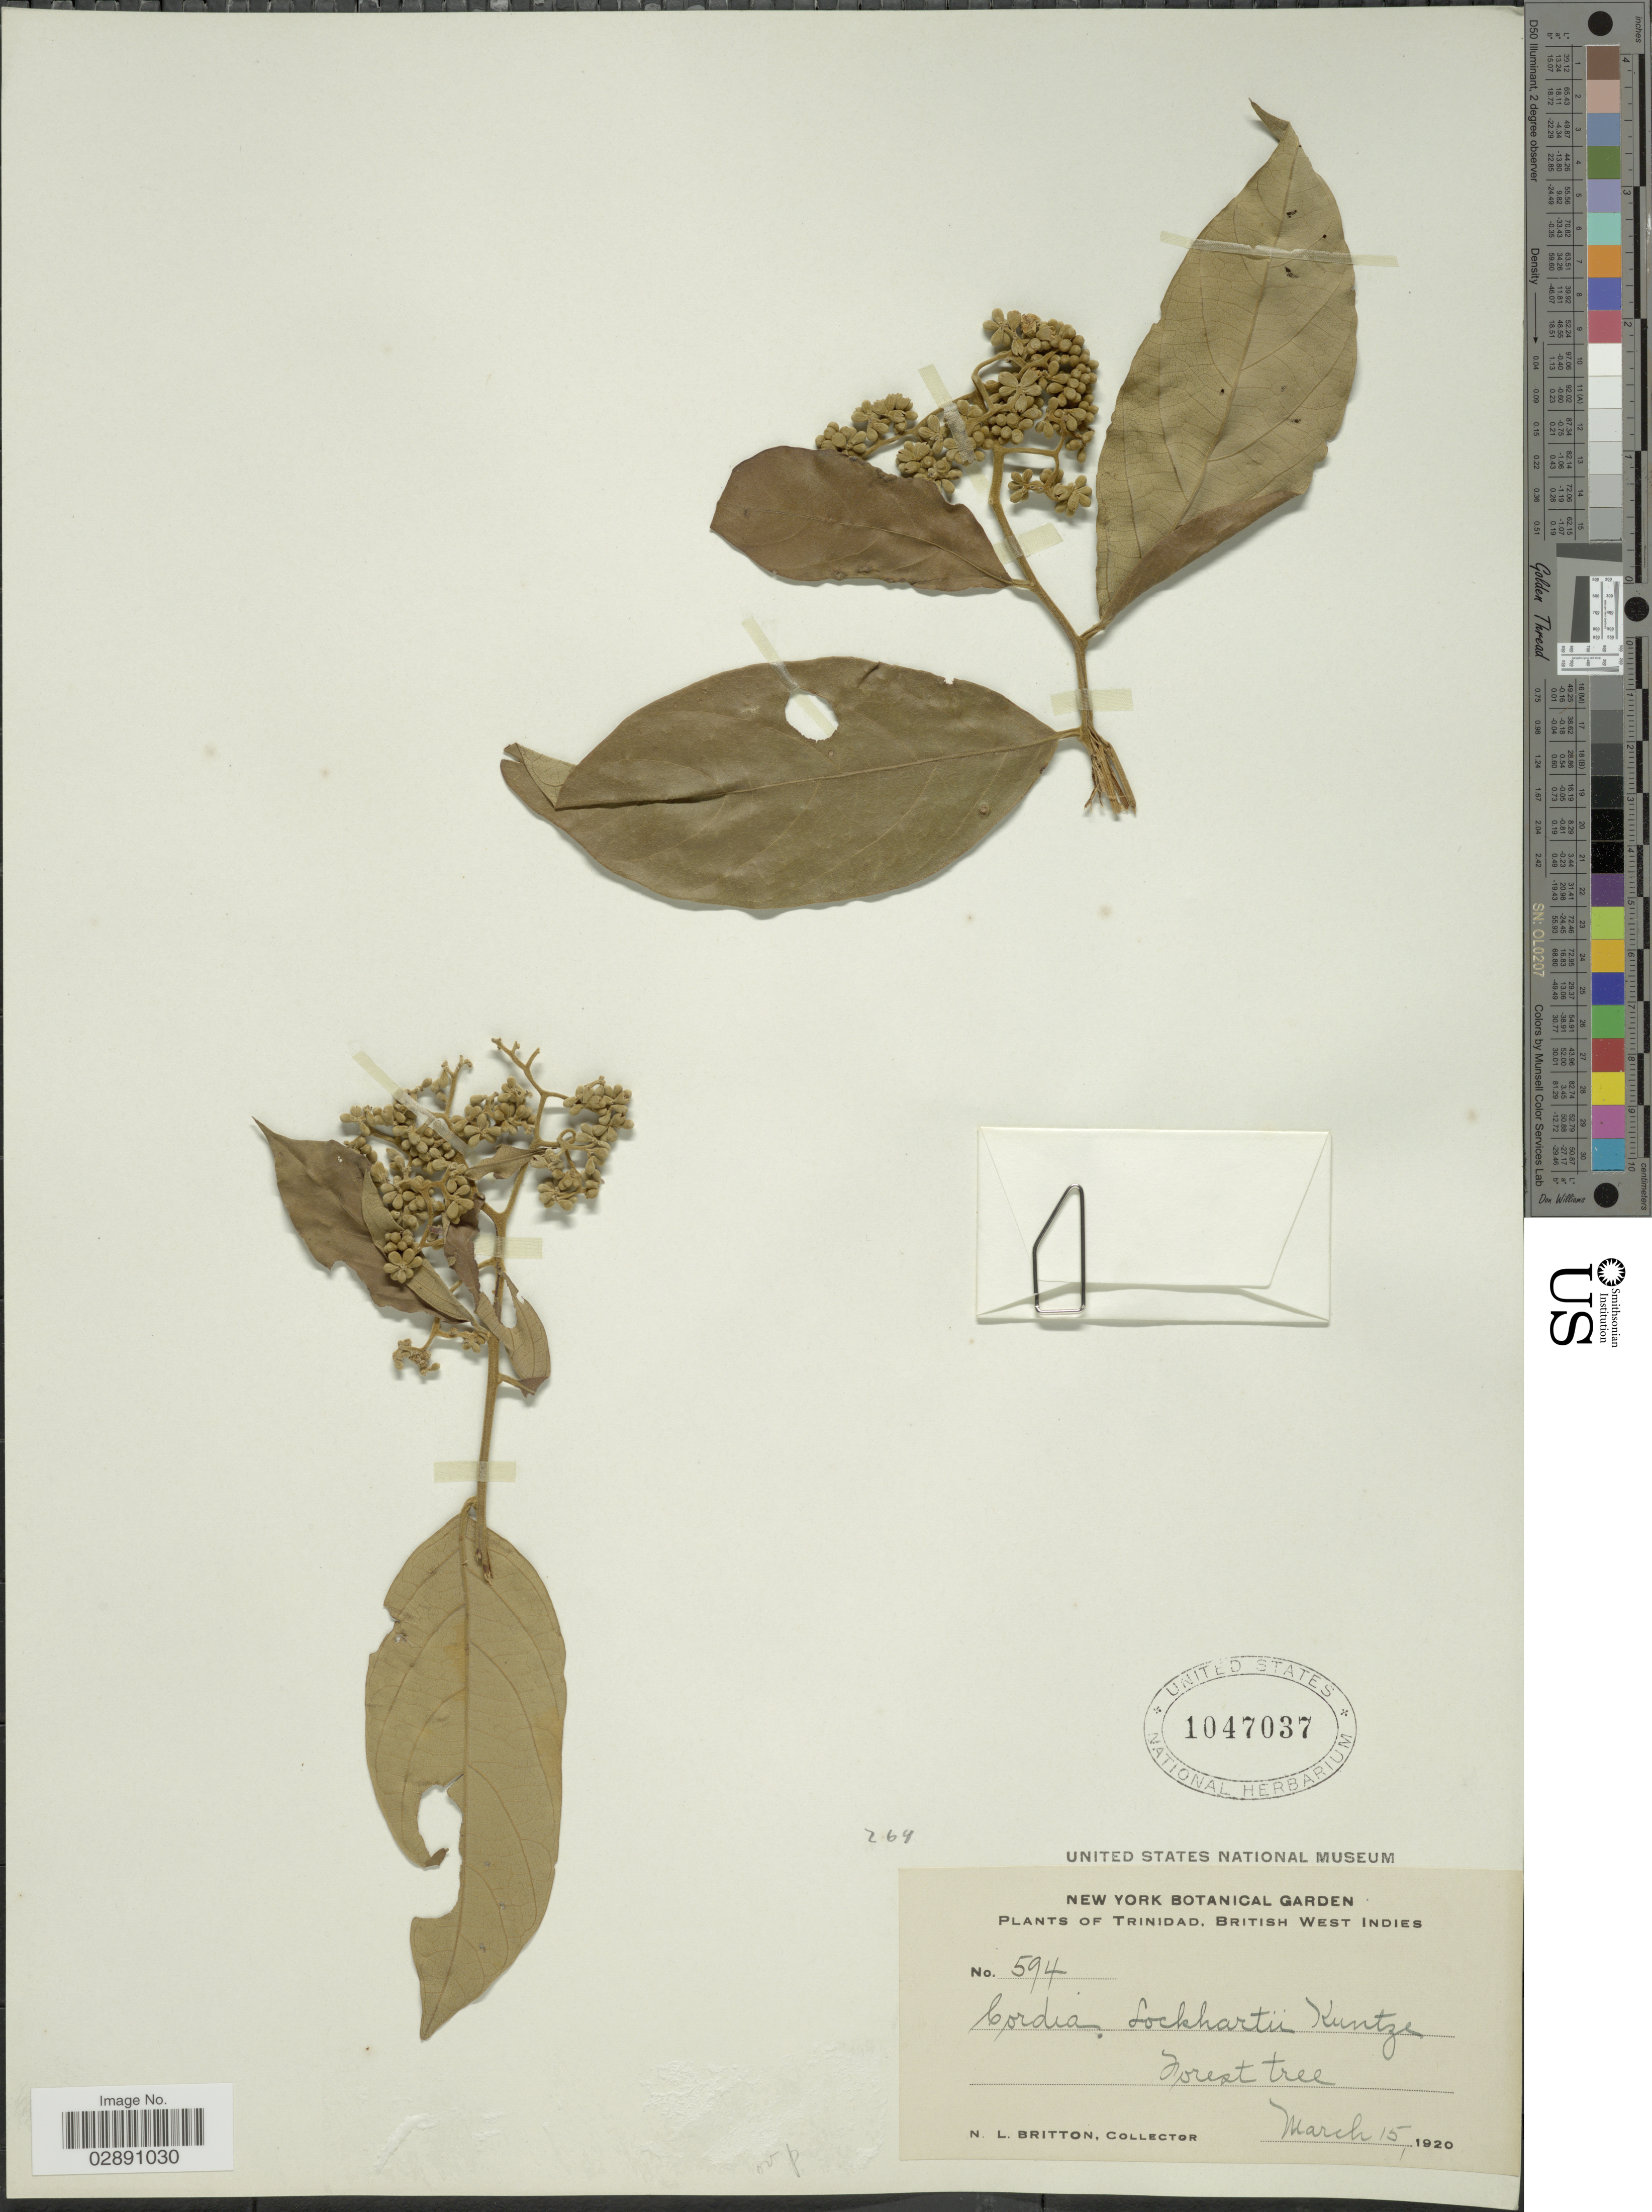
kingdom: Plantae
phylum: Tracheophyta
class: Magnoliopsida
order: Boraginales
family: Cordiaceae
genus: Cordia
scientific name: Cordia lockhartii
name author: Kuntze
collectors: N. Britton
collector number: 594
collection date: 1920-03-15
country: Trinidad and Tobago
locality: Trinidad, British West Indies.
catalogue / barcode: US 1047037